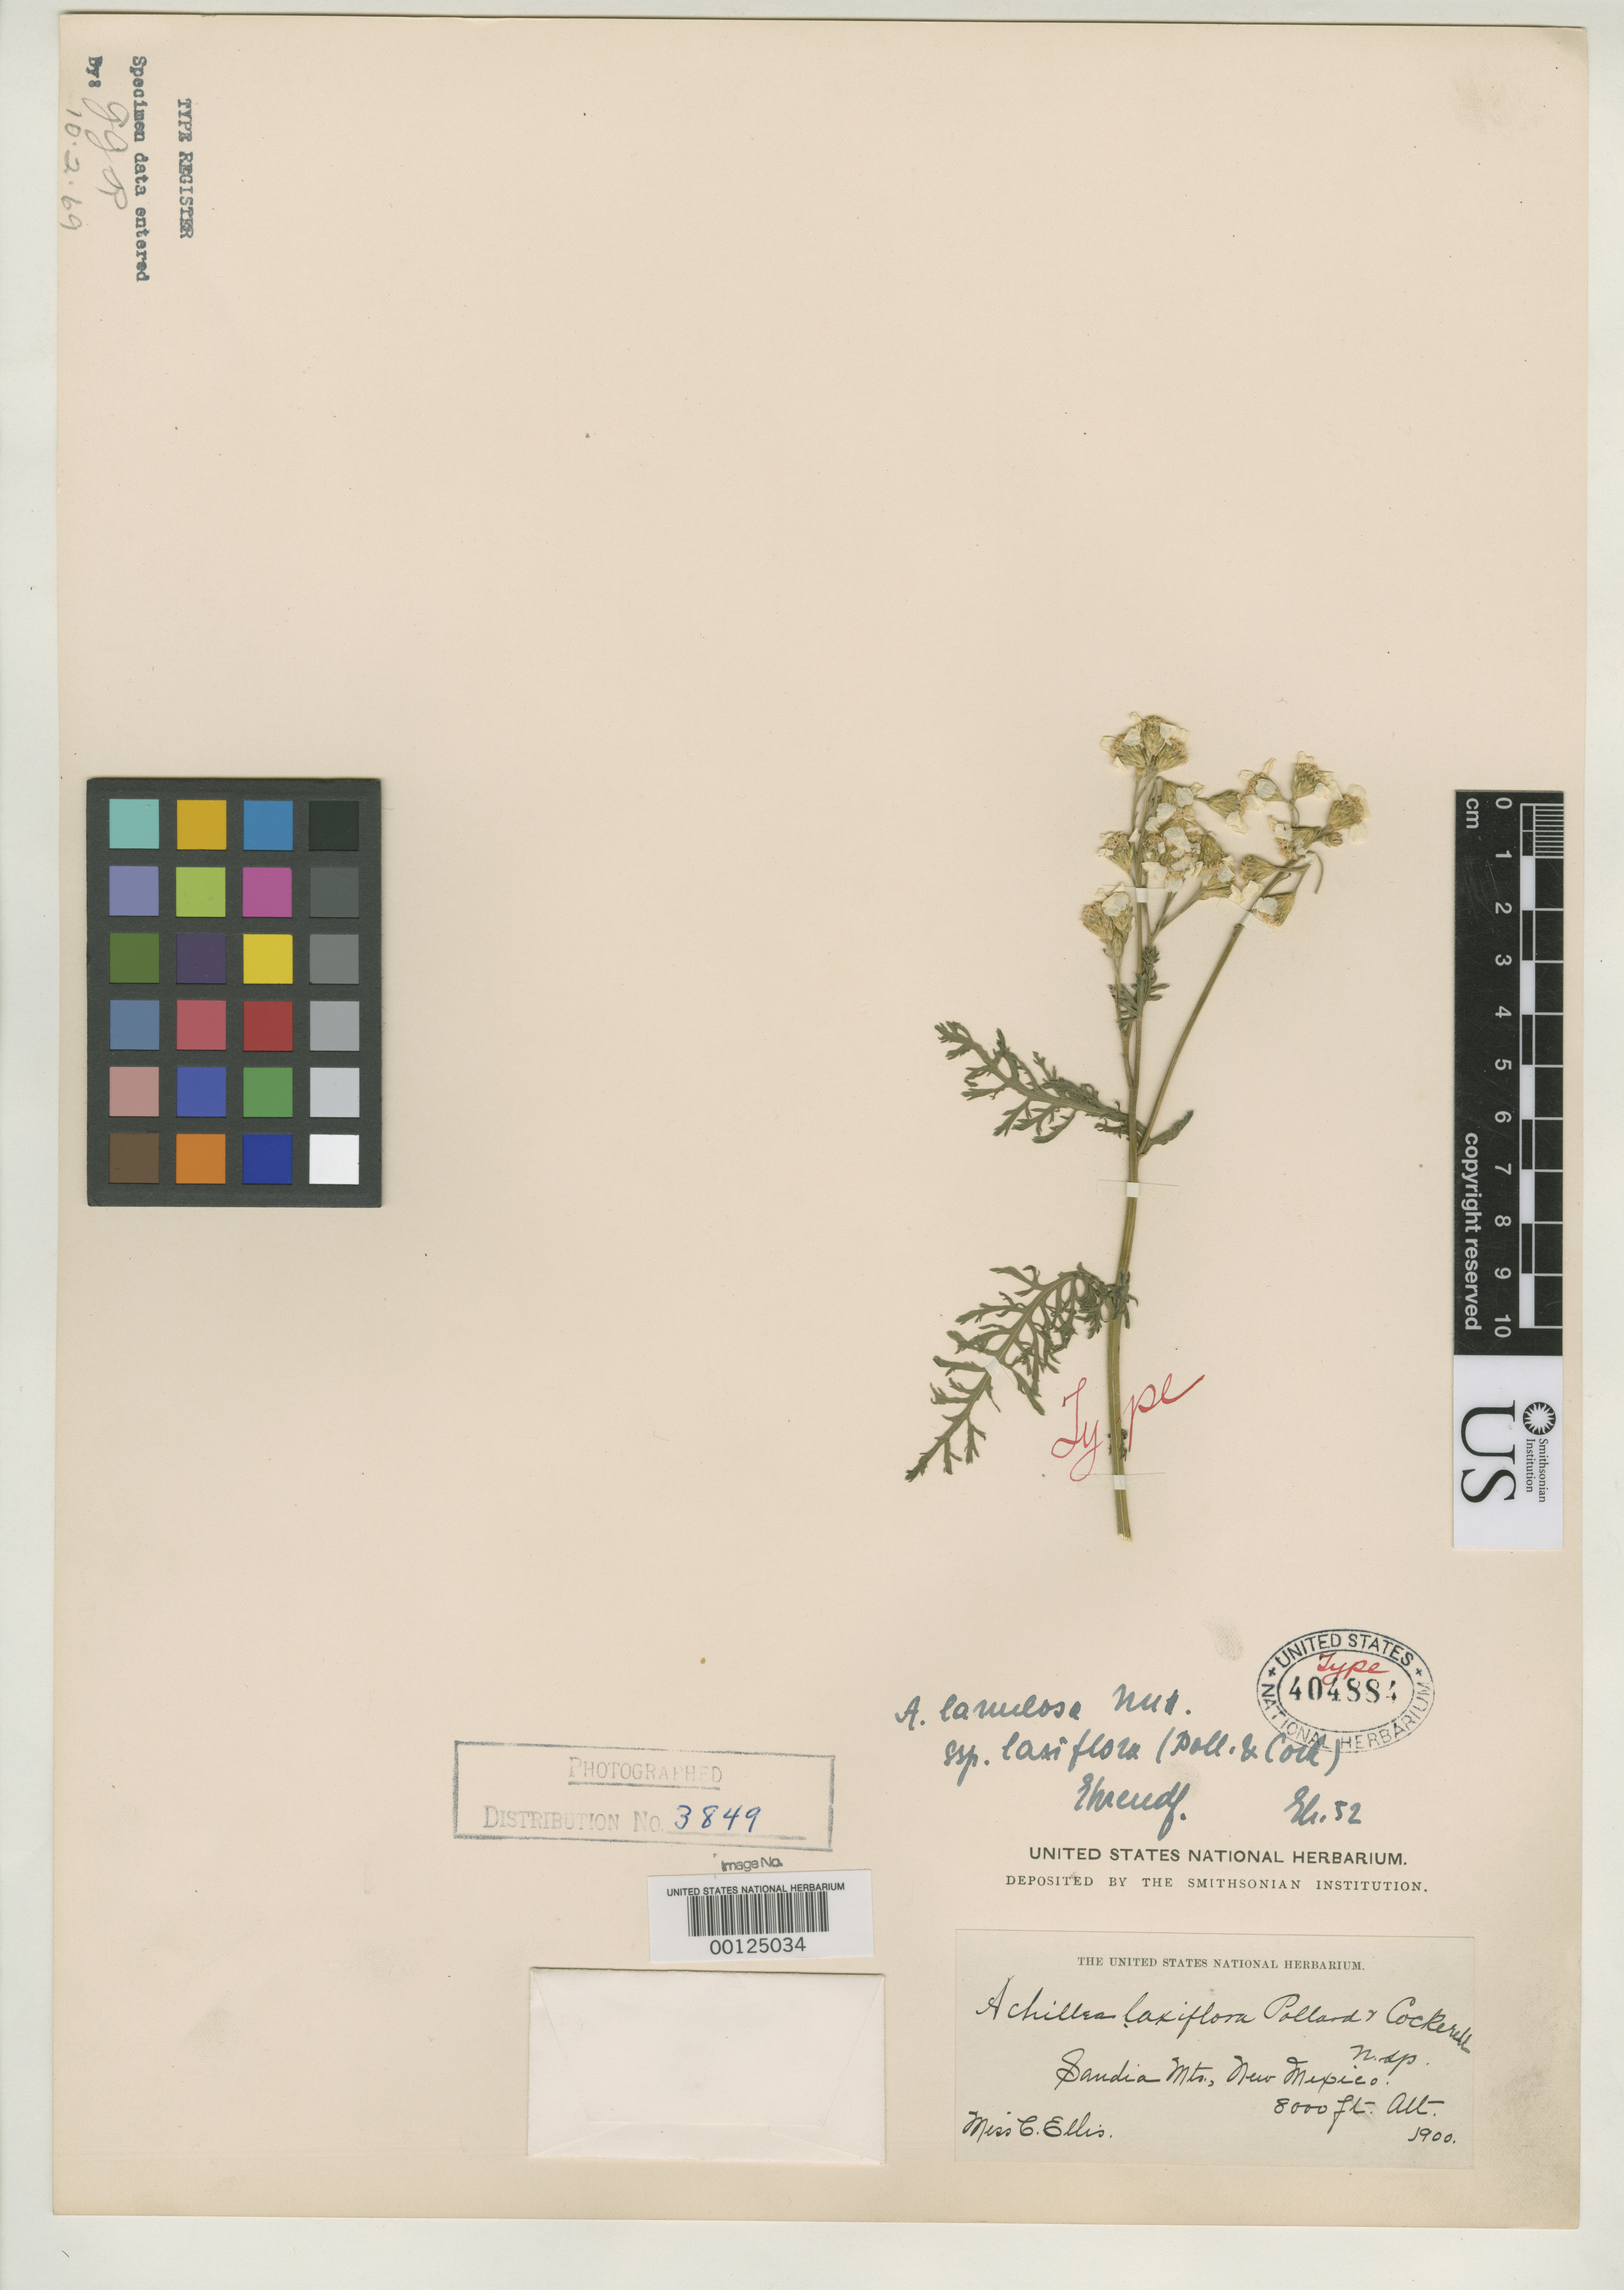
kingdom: Plantae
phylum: Tracheophyta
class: Magnoliopsida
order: Asterales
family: Asteraceae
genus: Achillea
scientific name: Achillea laxiflora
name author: Pollard & Cockerell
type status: Holotype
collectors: C. C. Ellis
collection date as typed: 1900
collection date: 1900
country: United States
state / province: New Mexico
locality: Sandia Mountains.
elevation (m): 2438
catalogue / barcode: US 404884